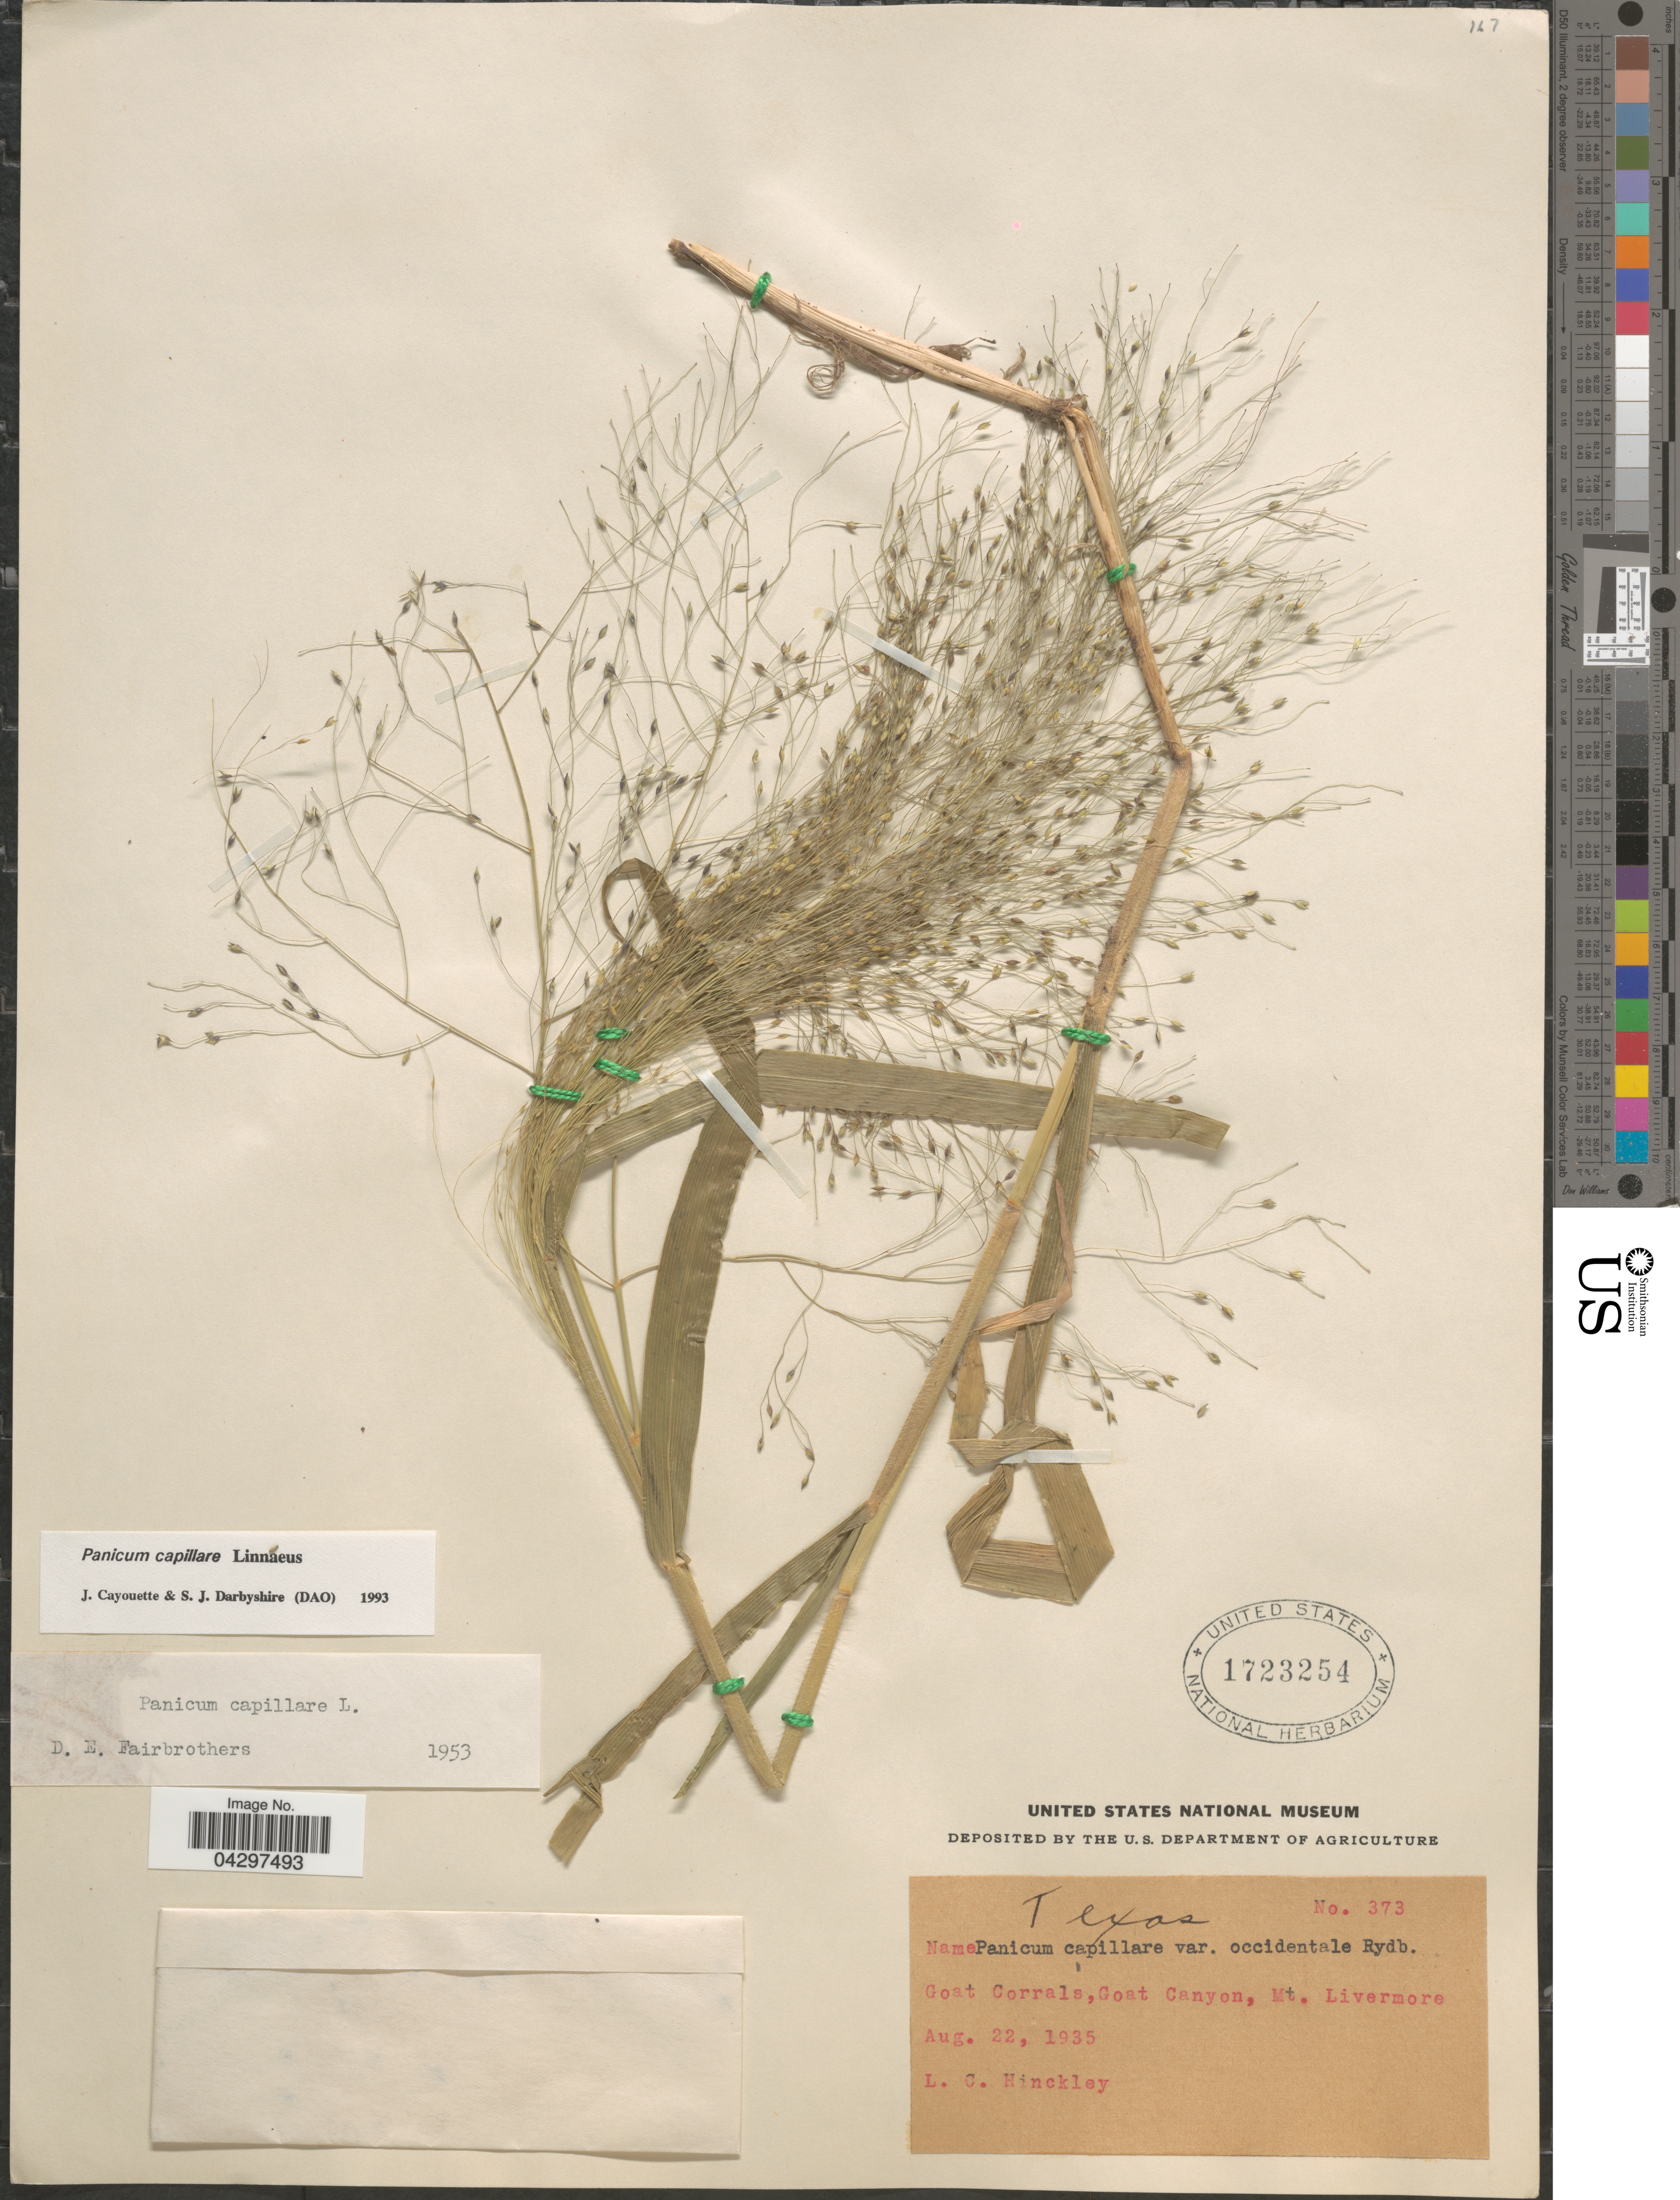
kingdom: Plantae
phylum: Tracheophyta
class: Liliopsida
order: Poales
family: Poaceae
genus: Panicum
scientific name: Panicum capillare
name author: L.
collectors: L. Hinckley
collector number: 373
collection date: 1935-08-22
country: United States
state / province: Texas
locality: Goat Corrals, Goat Canyon, Mt. Livermore.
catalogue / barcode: US 1723254